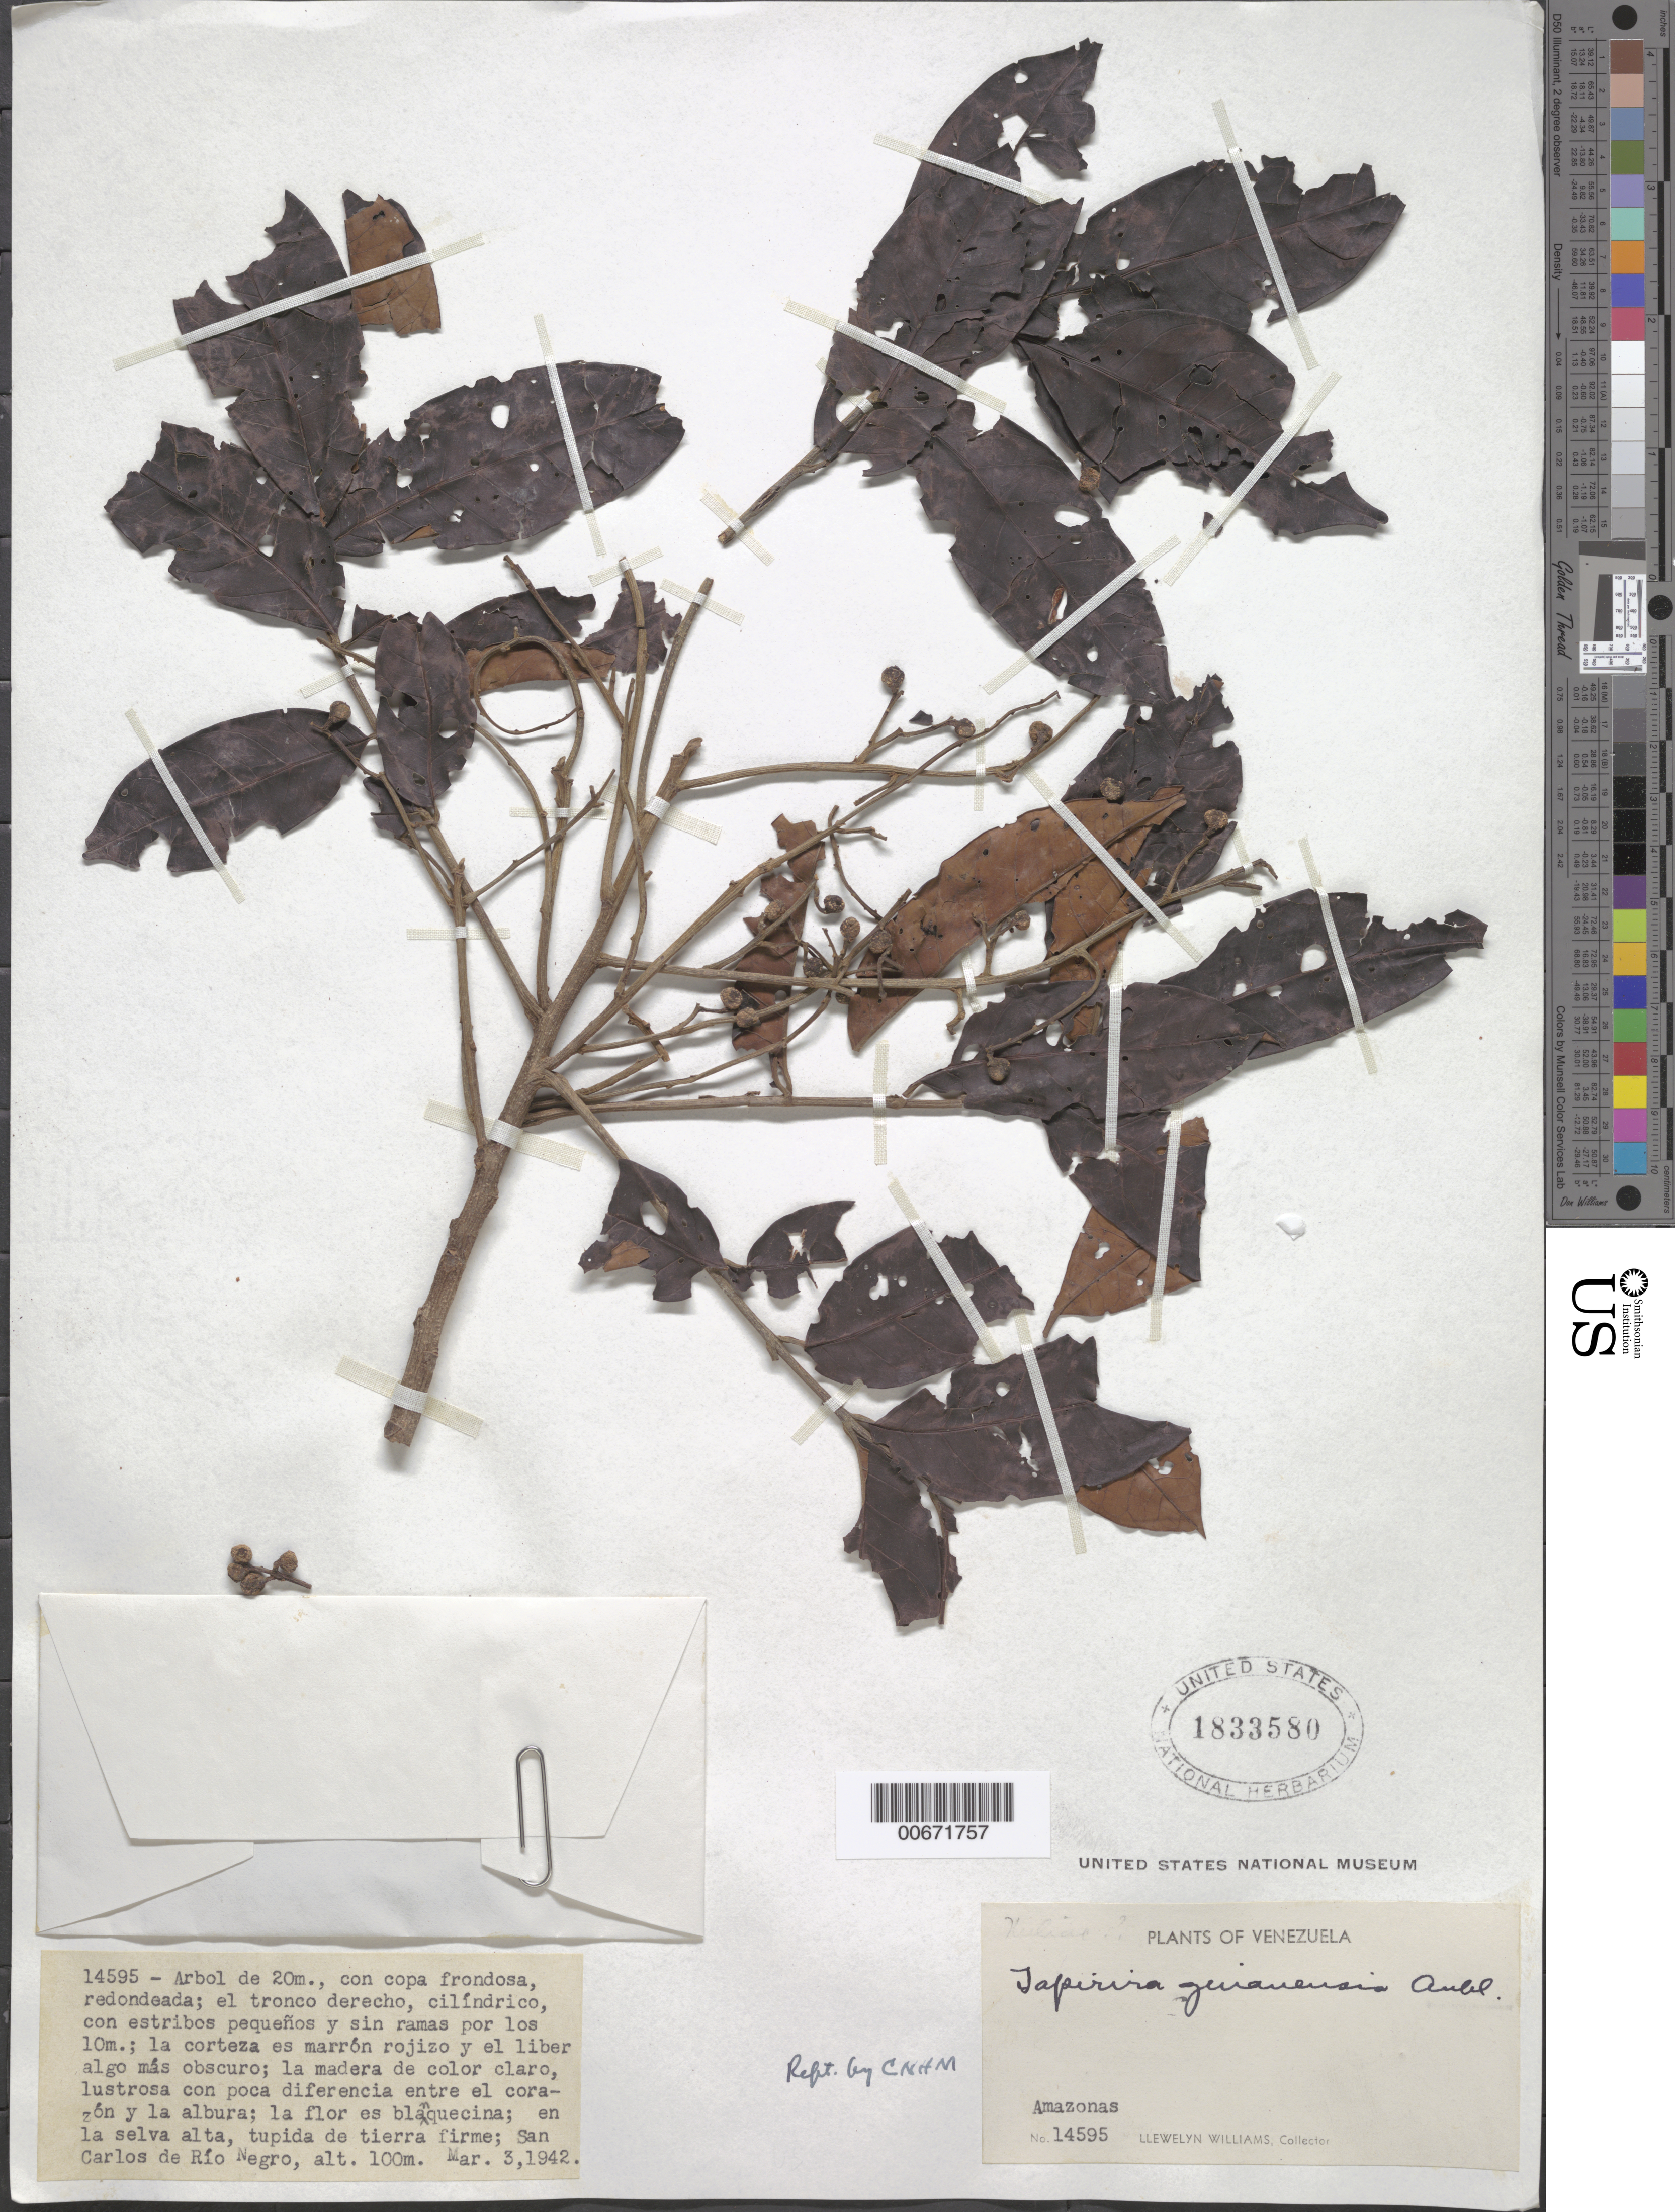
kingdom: Plantae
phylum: Tracheophyta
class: Magnoliopsida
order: Sapindales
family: Anacardiaceae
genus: Tapirira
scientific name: Tapirira guianensis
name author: Aubl.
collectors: Ll. Williams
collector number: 14595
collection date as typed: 3-Mar-42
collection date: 1942-03-03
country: Venezuela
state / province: Amazonas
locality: San Carlos de Río Negro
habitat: High forest; terra firma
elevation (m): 100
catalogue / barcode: US 1833580